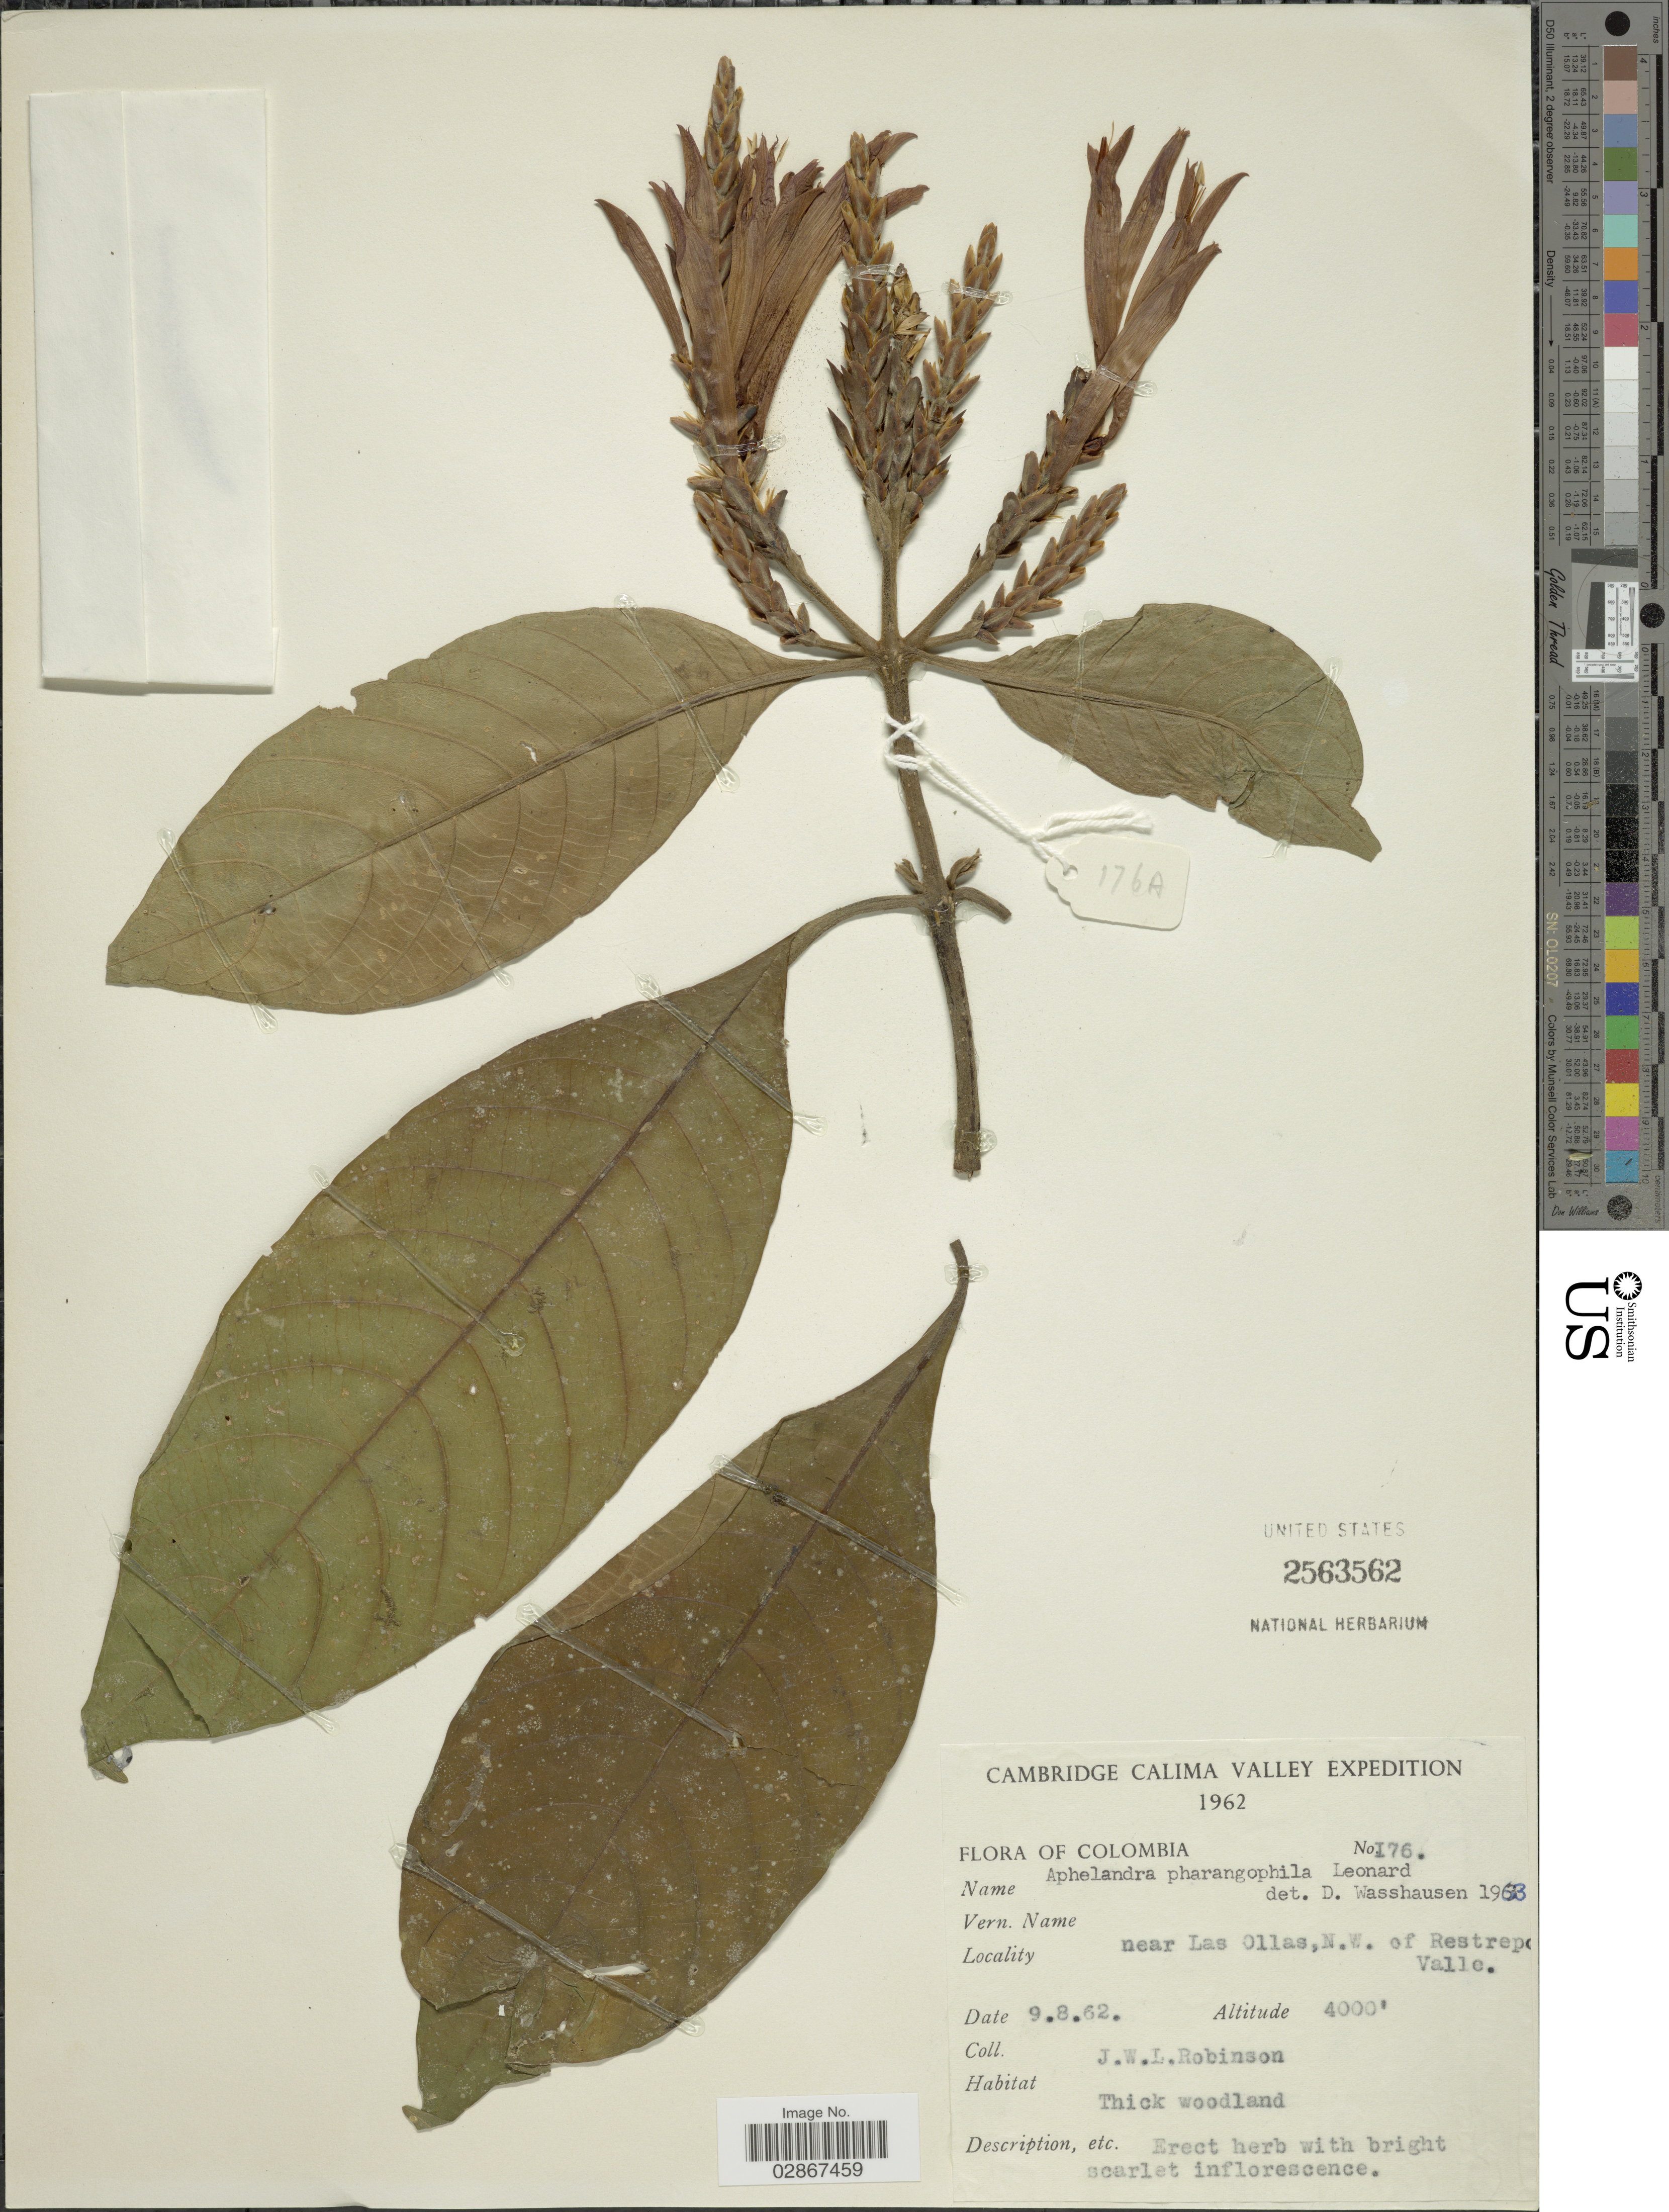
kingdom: Plantae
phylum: Tracheophyta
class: Magnoliopsida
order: Lamiales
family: Acanthaceae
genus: Aphelandra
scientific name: Aphelandra pharangophila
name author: Leonard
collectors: J. W. Robinson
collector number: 176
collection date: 1962-08-09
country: Colombia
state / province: Valle del Cauca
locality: Cambridge Calima Valley, near Las Ollas, N.W. of Restrepo Valle.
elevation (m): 1219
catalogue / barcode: US 2563562